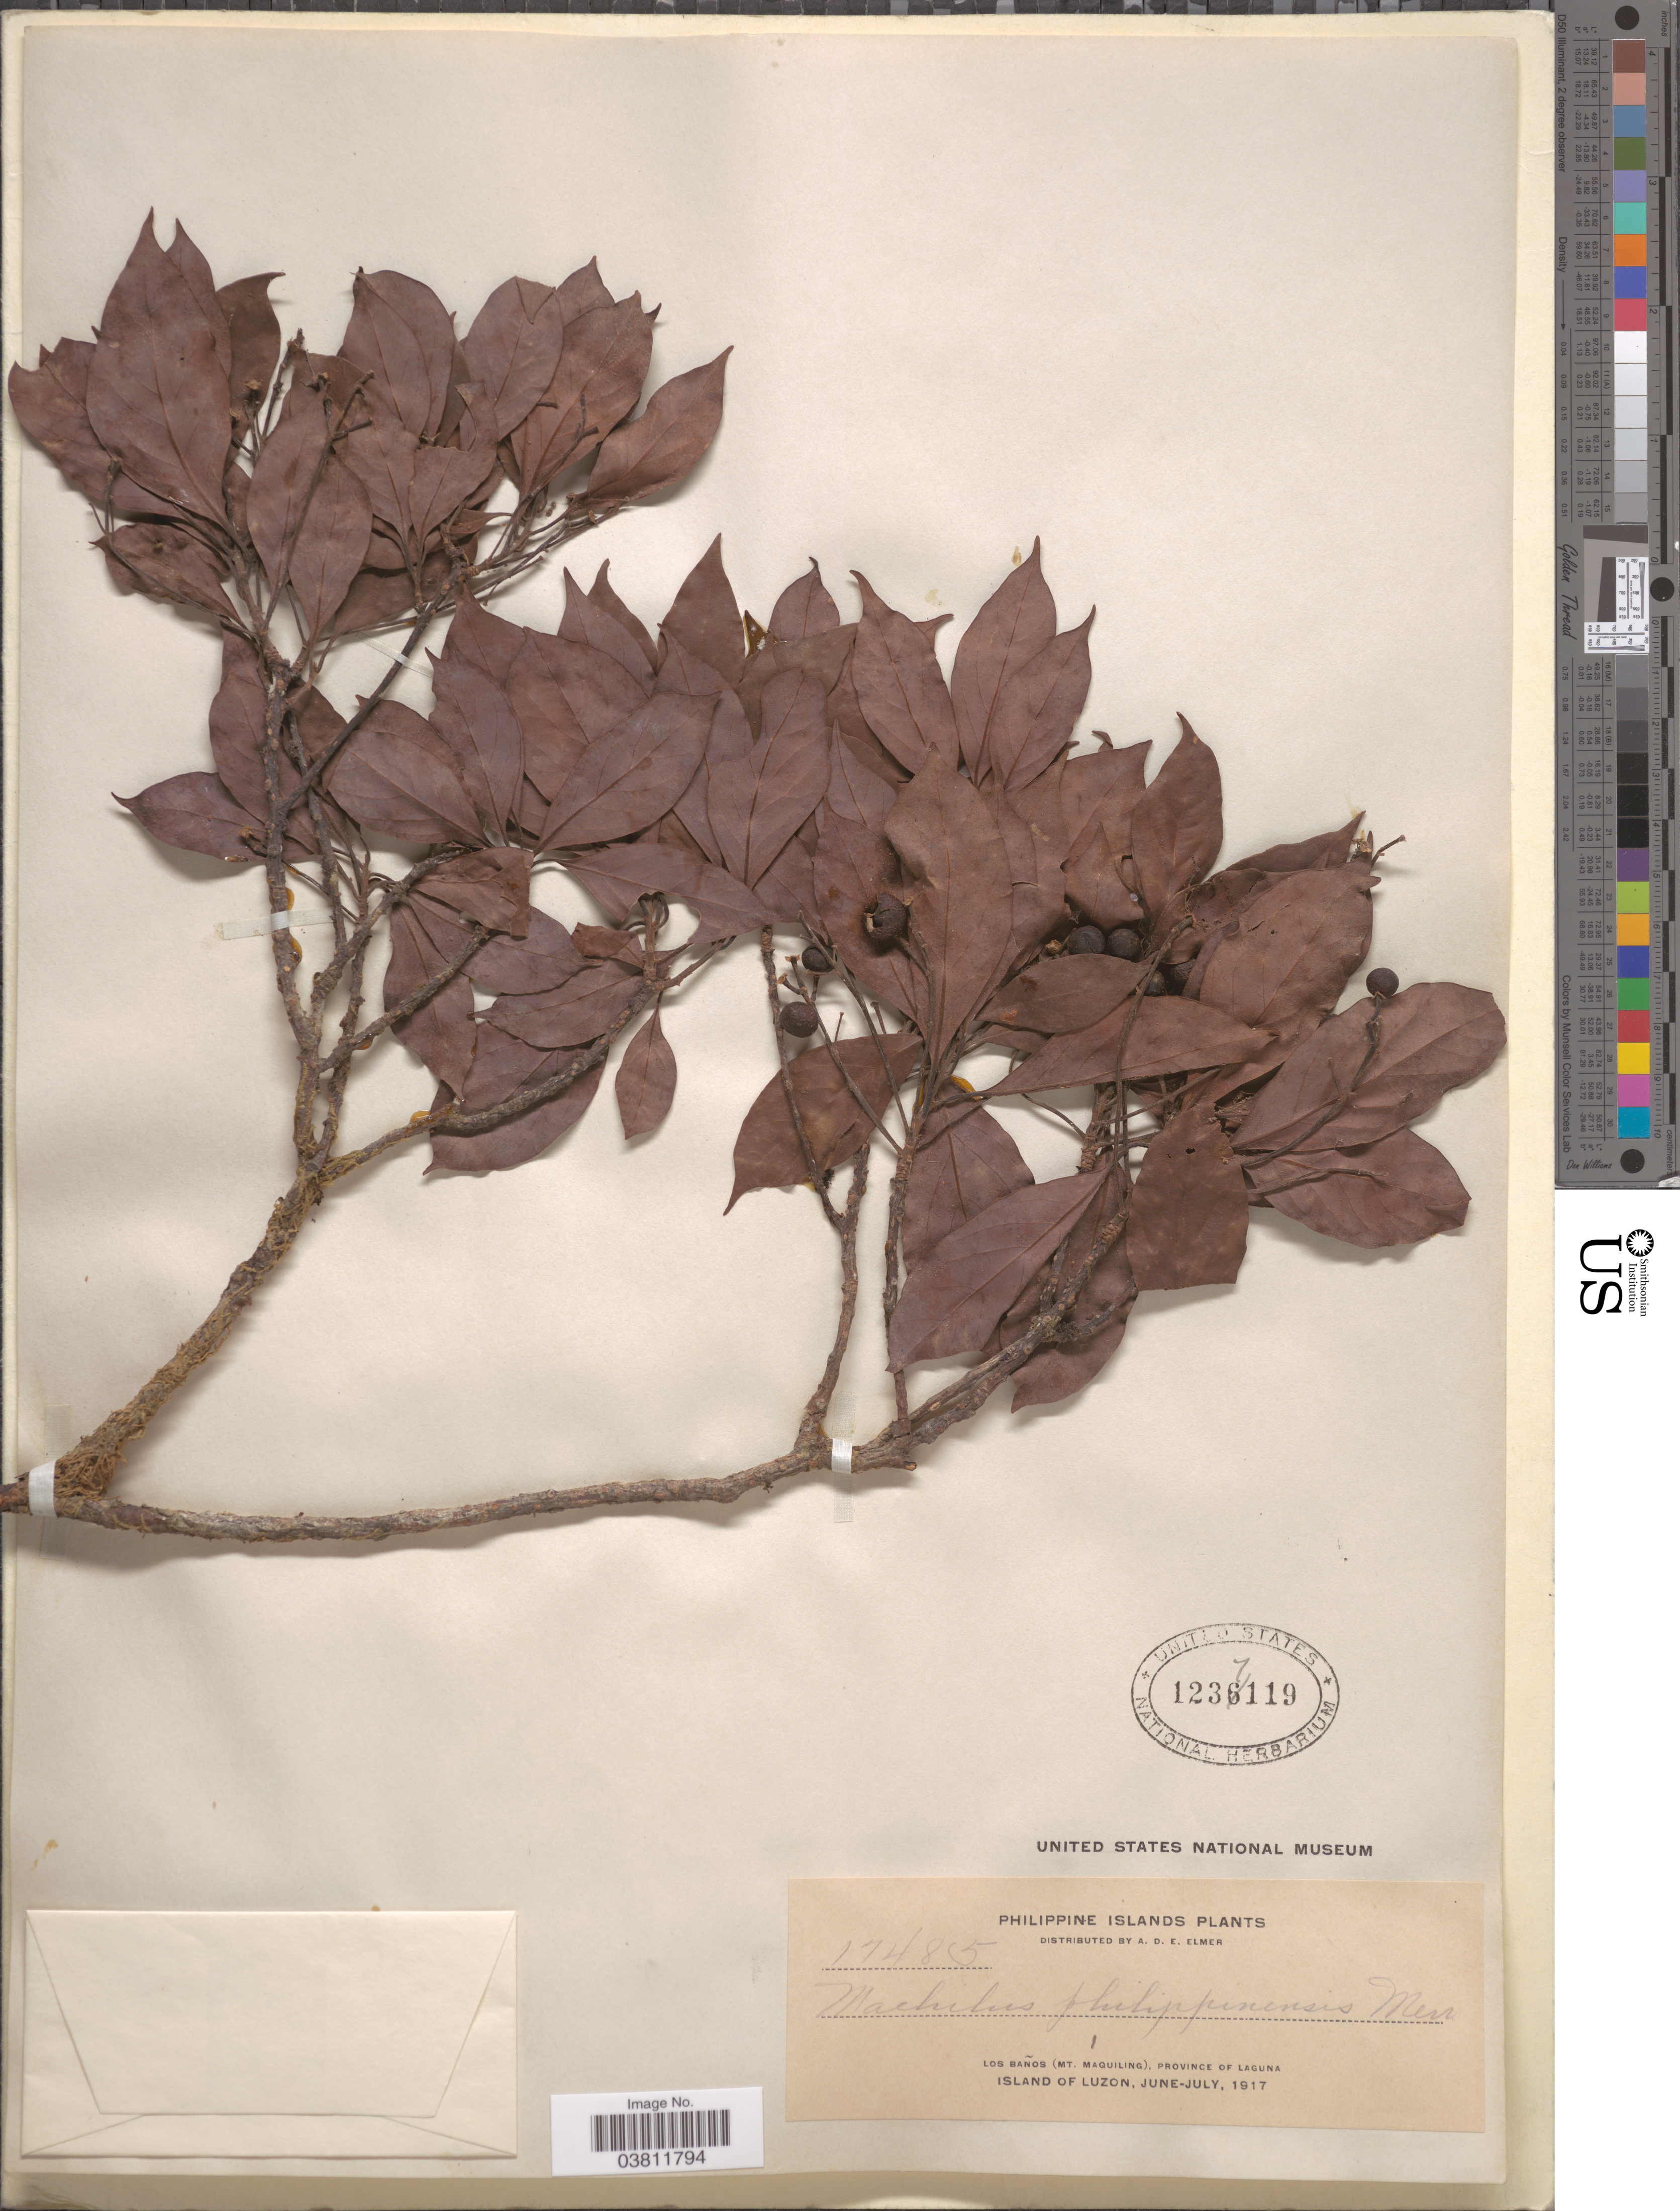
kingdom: Plantae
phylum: Tracheophyta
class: Magnoliopsida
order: Laurales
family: Lauraceae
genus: Machilus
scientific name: Machilus philippinensis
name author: Merr.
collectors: A. D. E. Elmer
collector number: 17485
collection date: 1917-06/1917-07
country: Philippines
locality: Philippine Islands. Los Baños (Mt. Maquiling), Province of Laguna, Island of Luzon.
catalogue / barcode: US 1237119